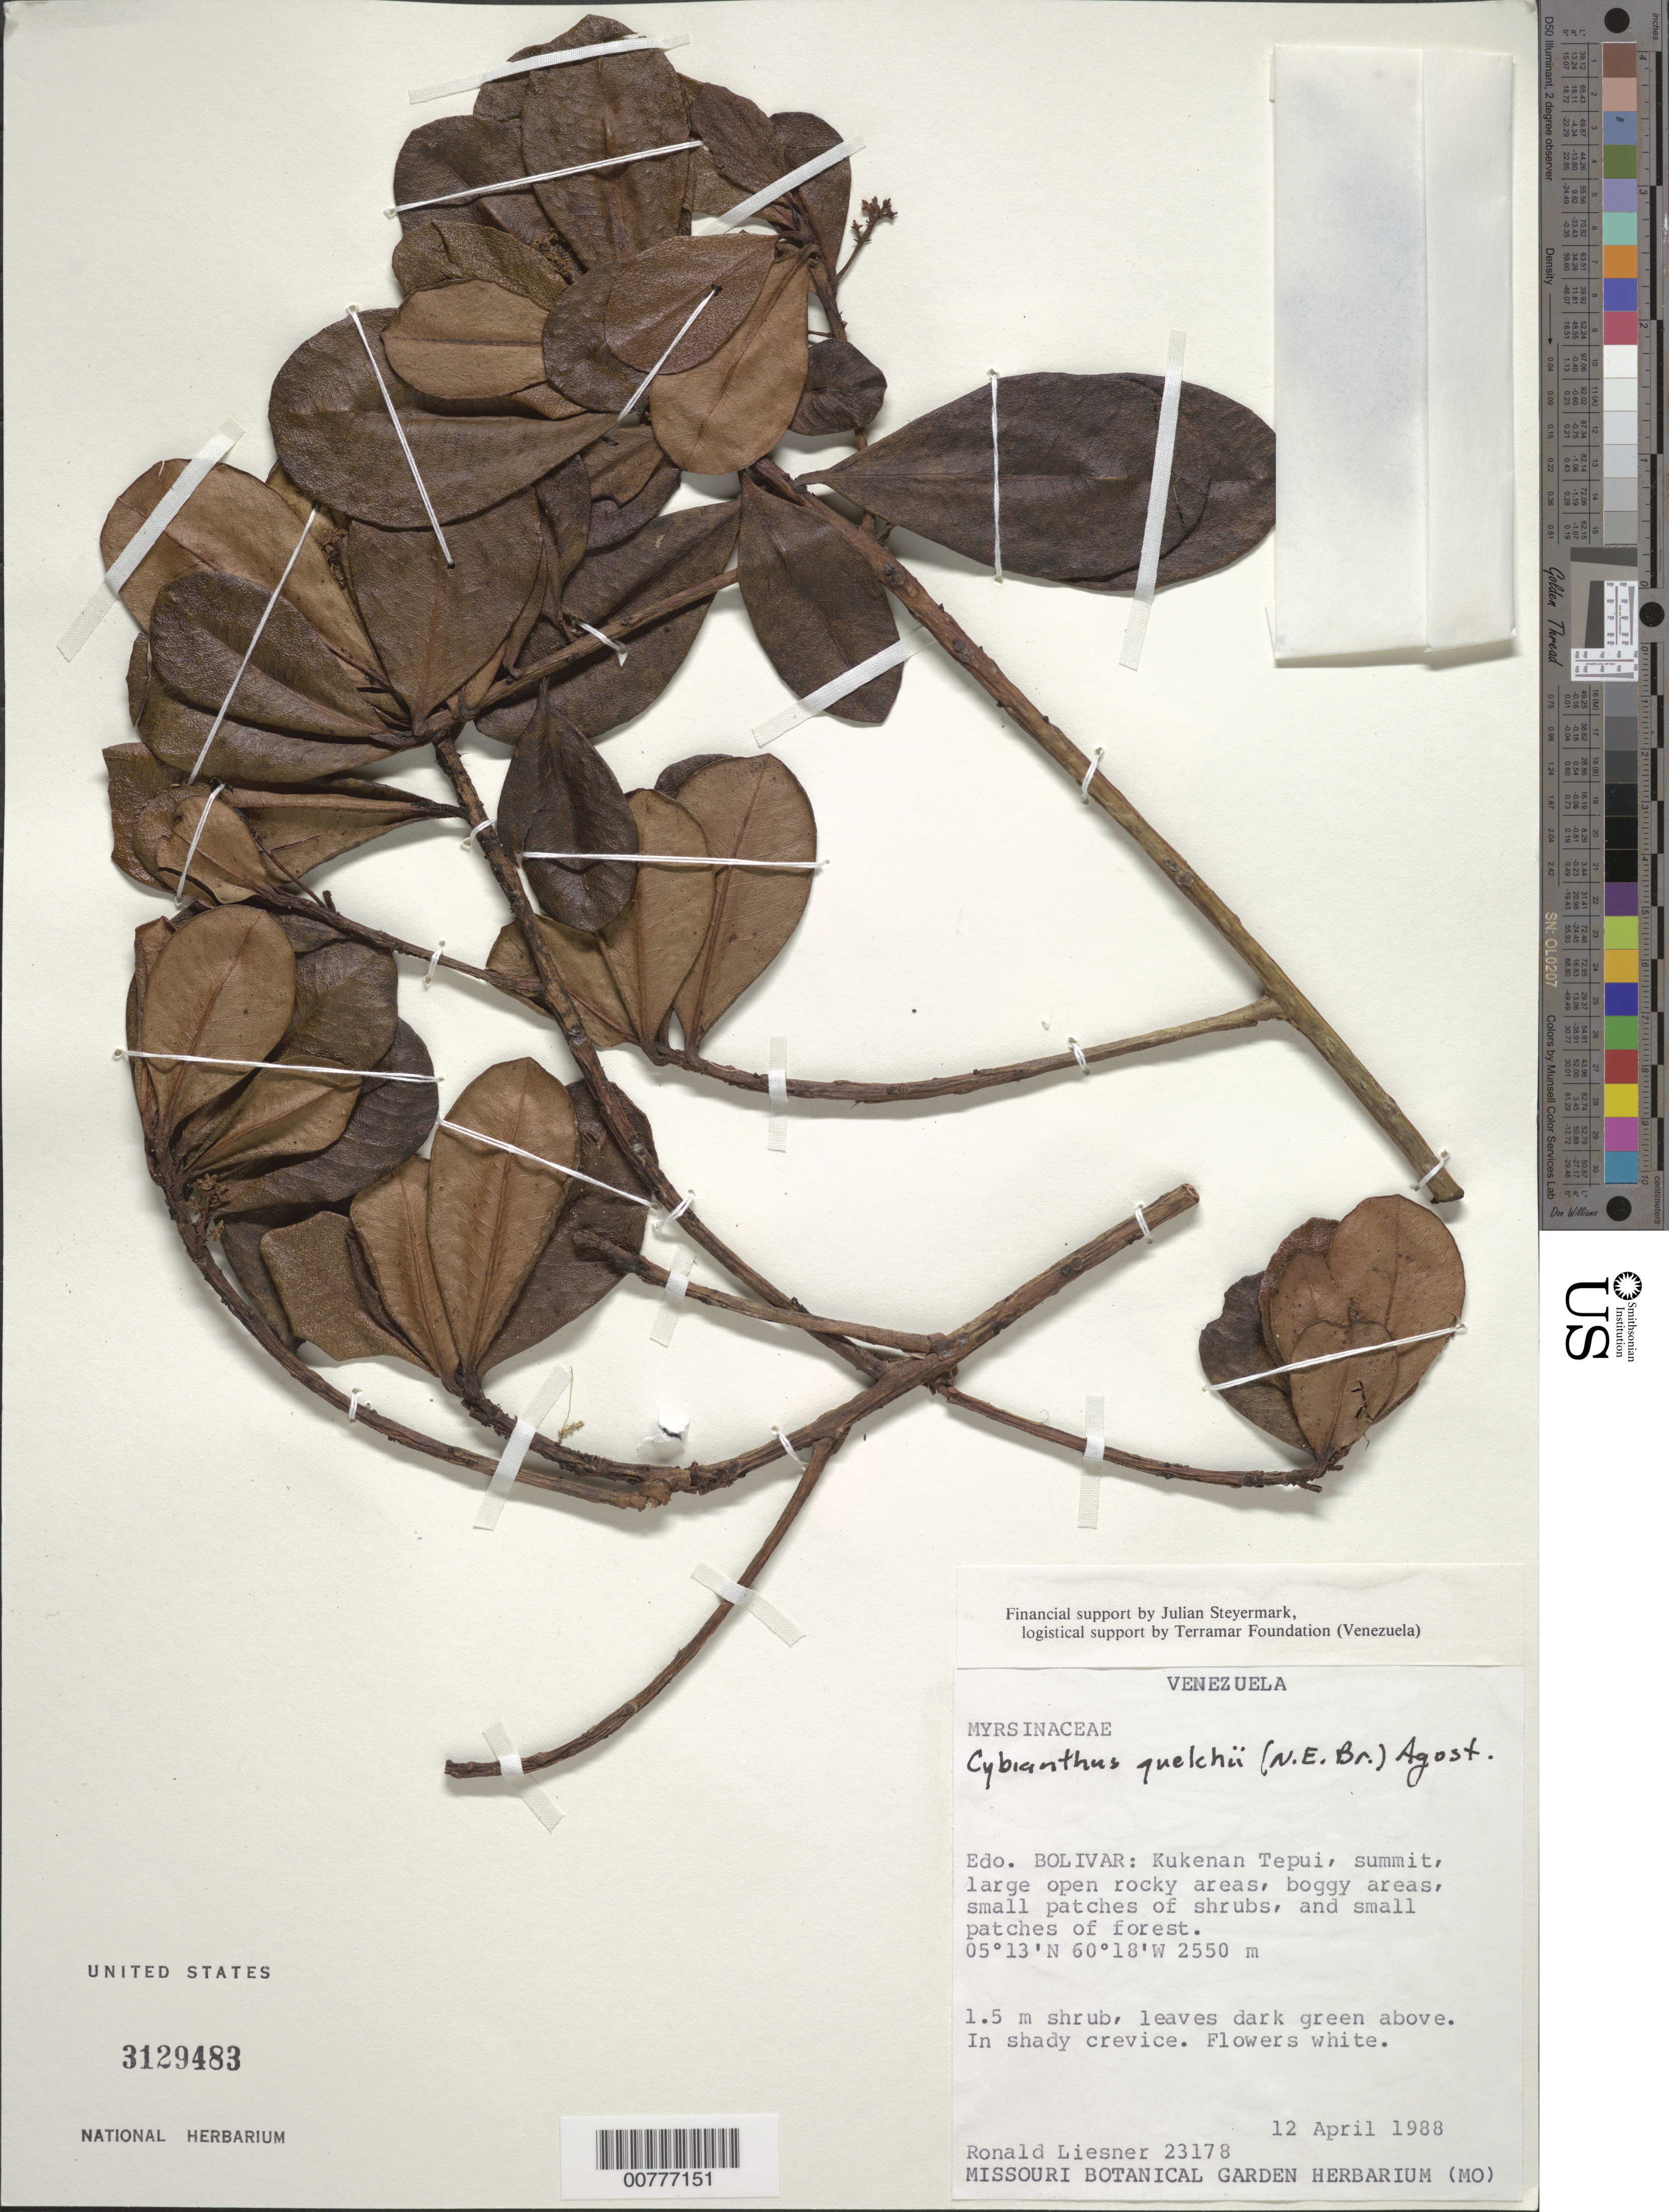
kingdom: Plantae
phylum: Tracheophyta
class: Magnoliopsida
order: Ericales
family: Primulaceae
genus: Cybianthus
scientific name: Cybianthus quelchii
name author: (N.E. Br.) G. Agostini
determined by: Pipoly, J. J., III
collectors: R. L. Liesner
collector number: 23178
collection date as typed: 12-Apr-88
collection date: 1988-04-12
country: Venezuela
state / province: Bolívar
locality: Kukenan tepuí, summit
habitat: Large open rocky areas, boggy areas, small patches of shrubs, small patches of forest; in shady crevice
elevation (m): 2550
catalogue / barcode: US 3129483